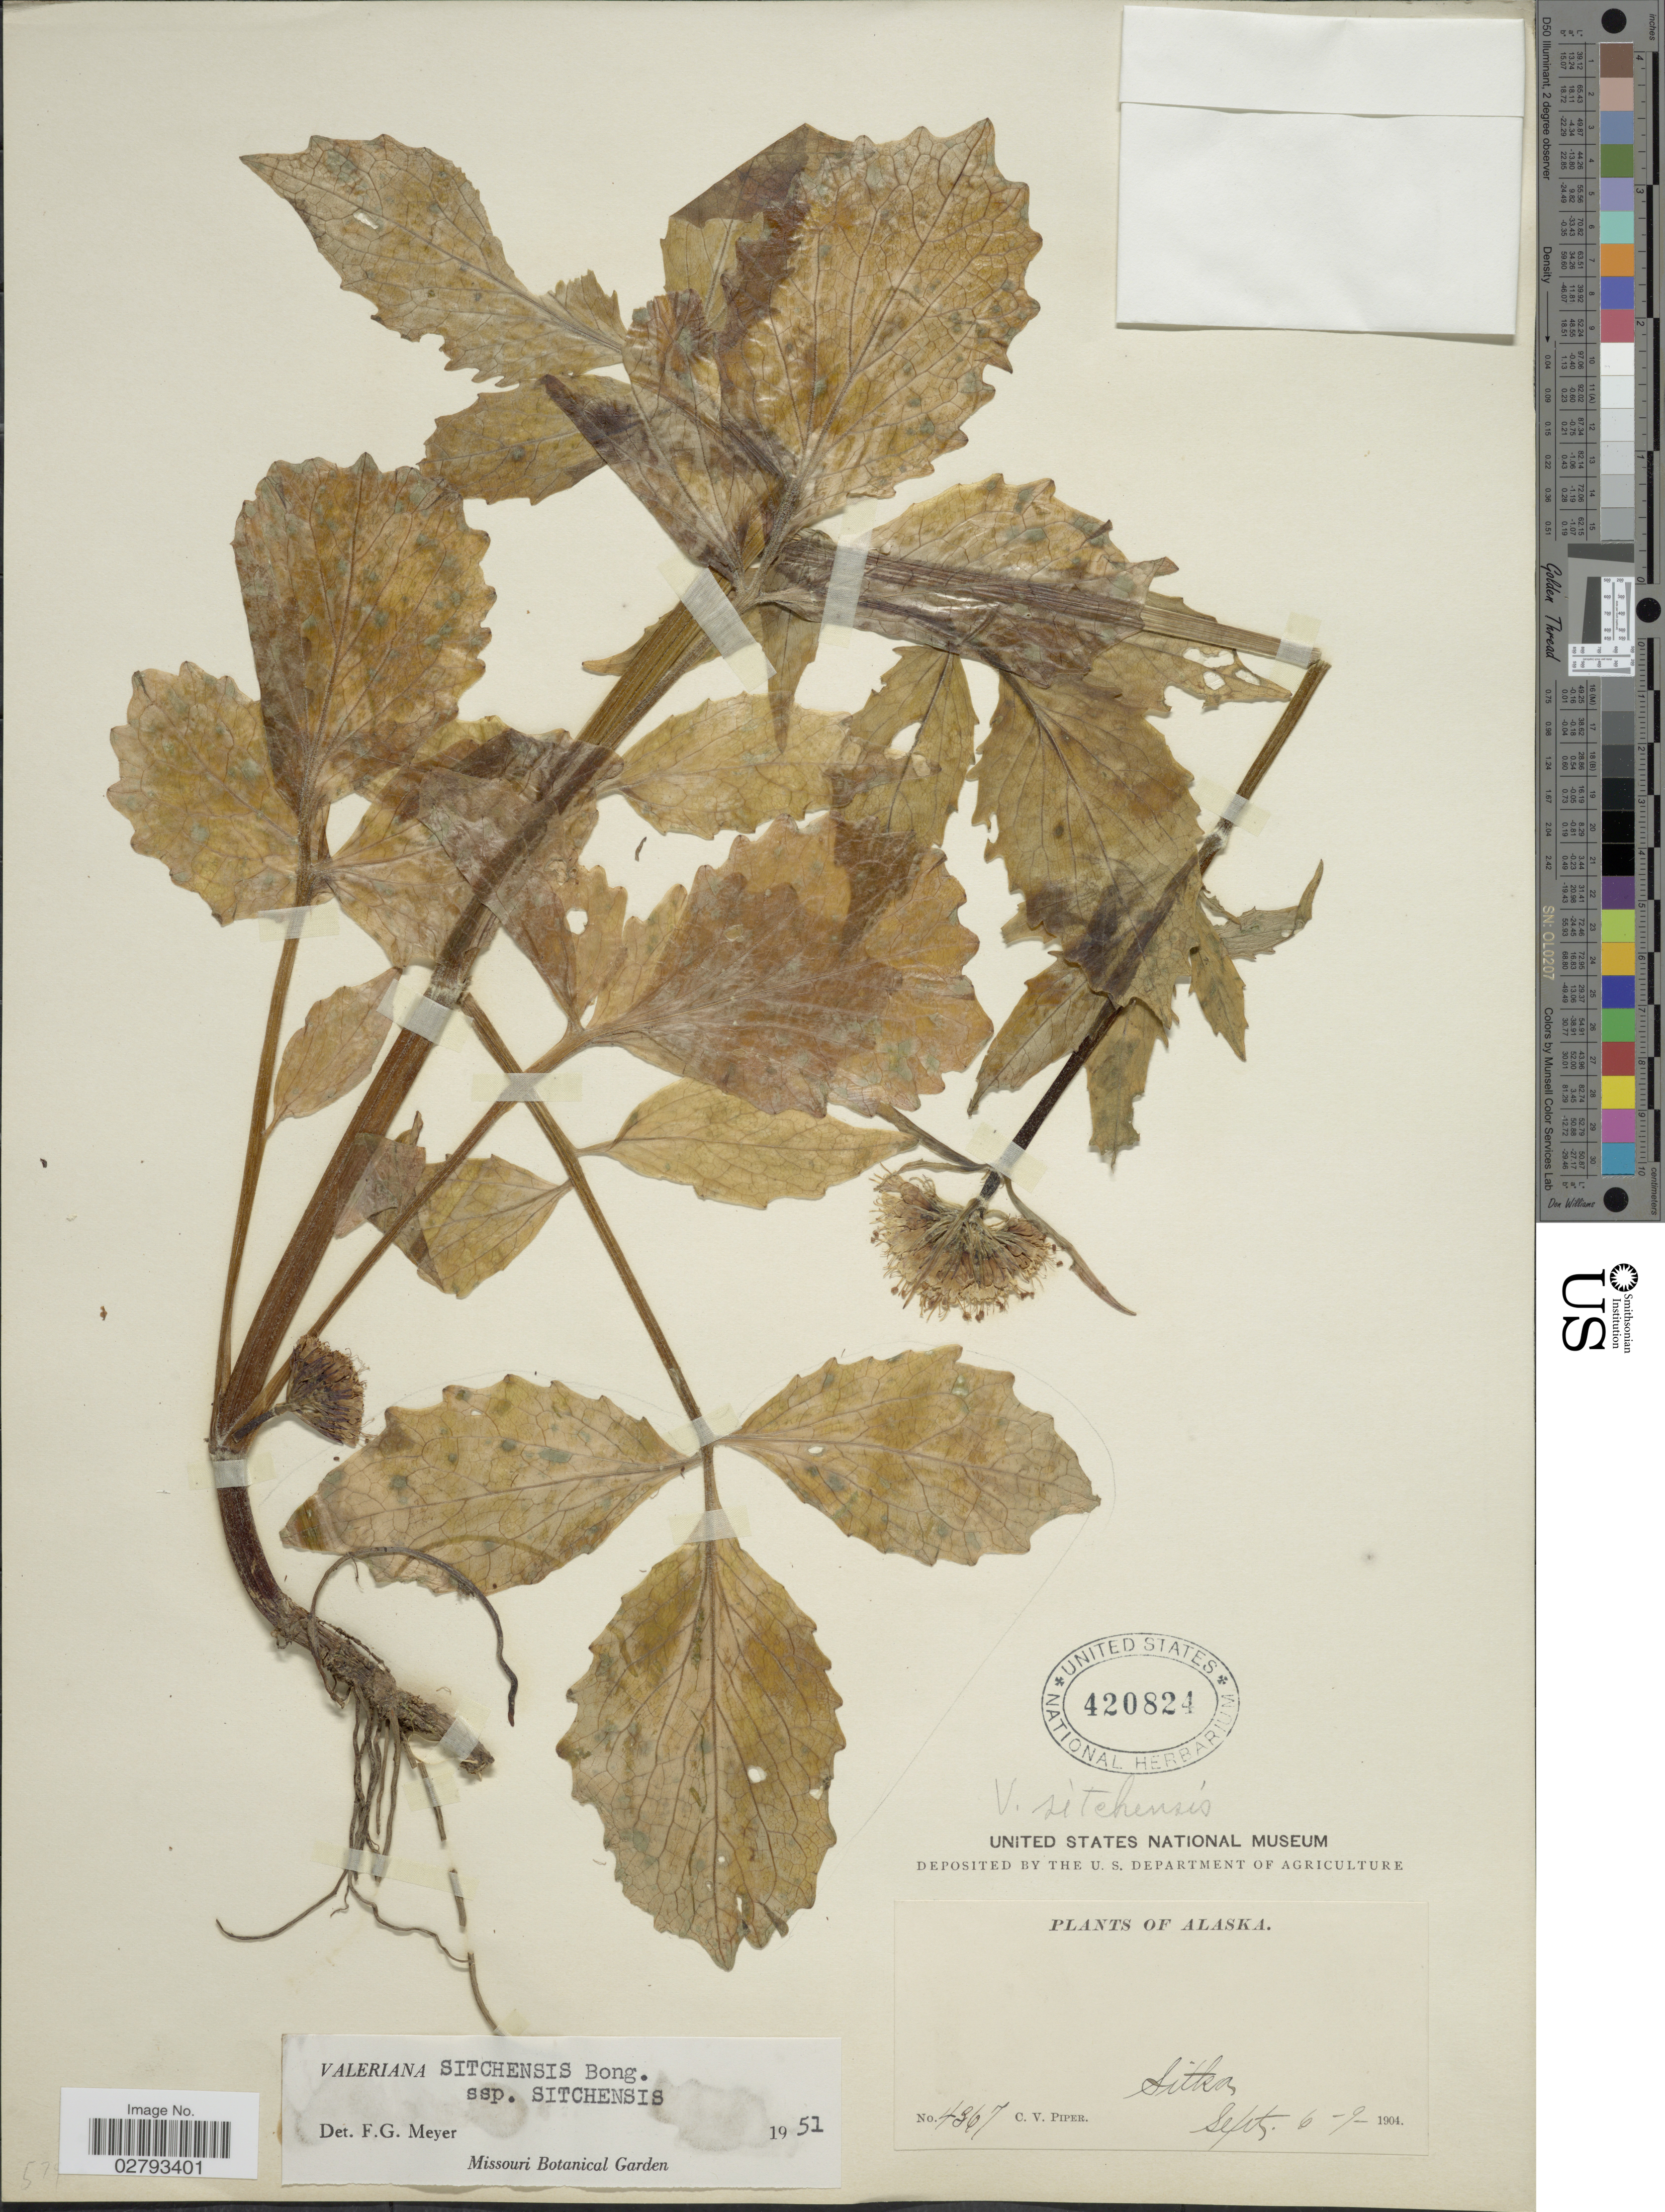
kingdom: Plantae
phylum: Tracheophyta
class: Magnoliopsida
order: Dipsacales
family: Caprifoliaceae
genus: Valeriana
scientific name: Valeriana sitchensis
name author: Bong.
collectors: C. V. Piper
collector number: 4367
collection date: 1904-09-06/1904-09-09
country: United States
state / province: Alaska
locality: Sitka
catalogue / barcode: US 420824